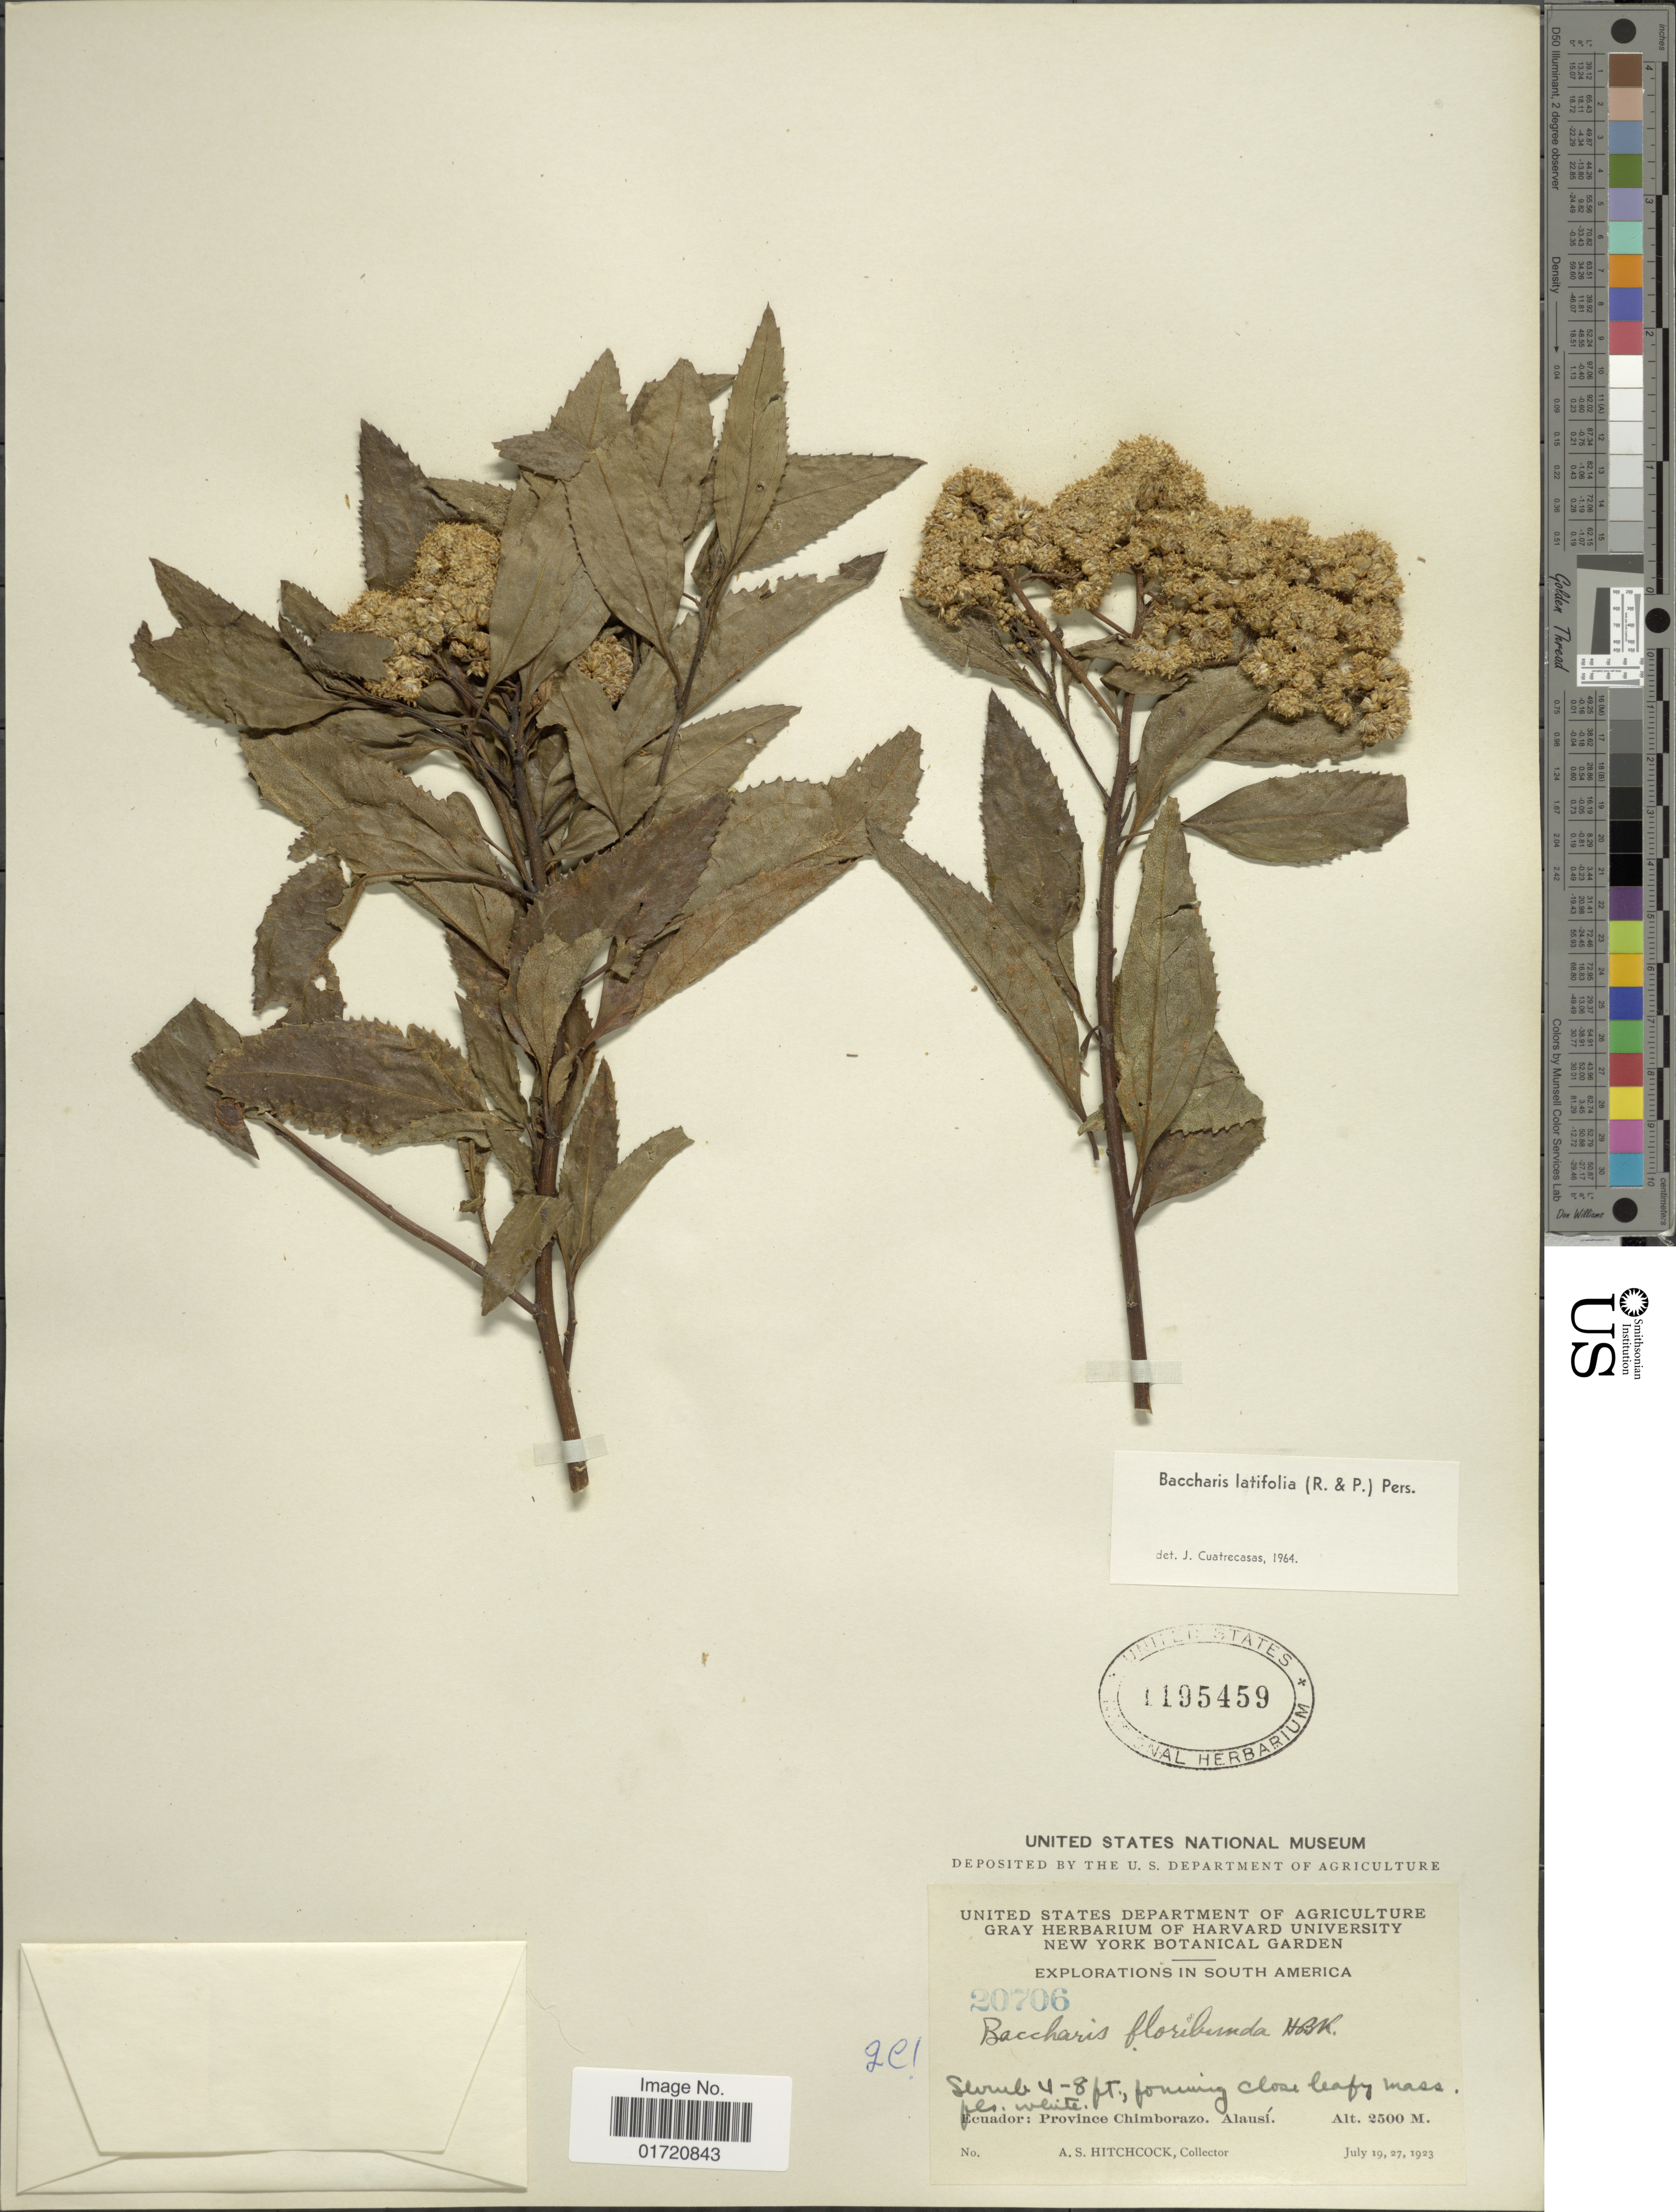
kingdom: Plantae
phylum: Tracheophyta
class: Magnoliopsida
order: Asterales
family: Asteraceae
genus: Baccharis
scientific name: Baccharis latifolia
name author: (Ruiz & Pav.) Pers.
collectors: A. S. Hitchcock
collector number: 20706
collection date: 1923-07-19/1923-07-27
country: Ecuador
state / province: Chimborazo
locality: South America, Alausi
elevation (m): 2500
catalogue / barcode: US 1195459